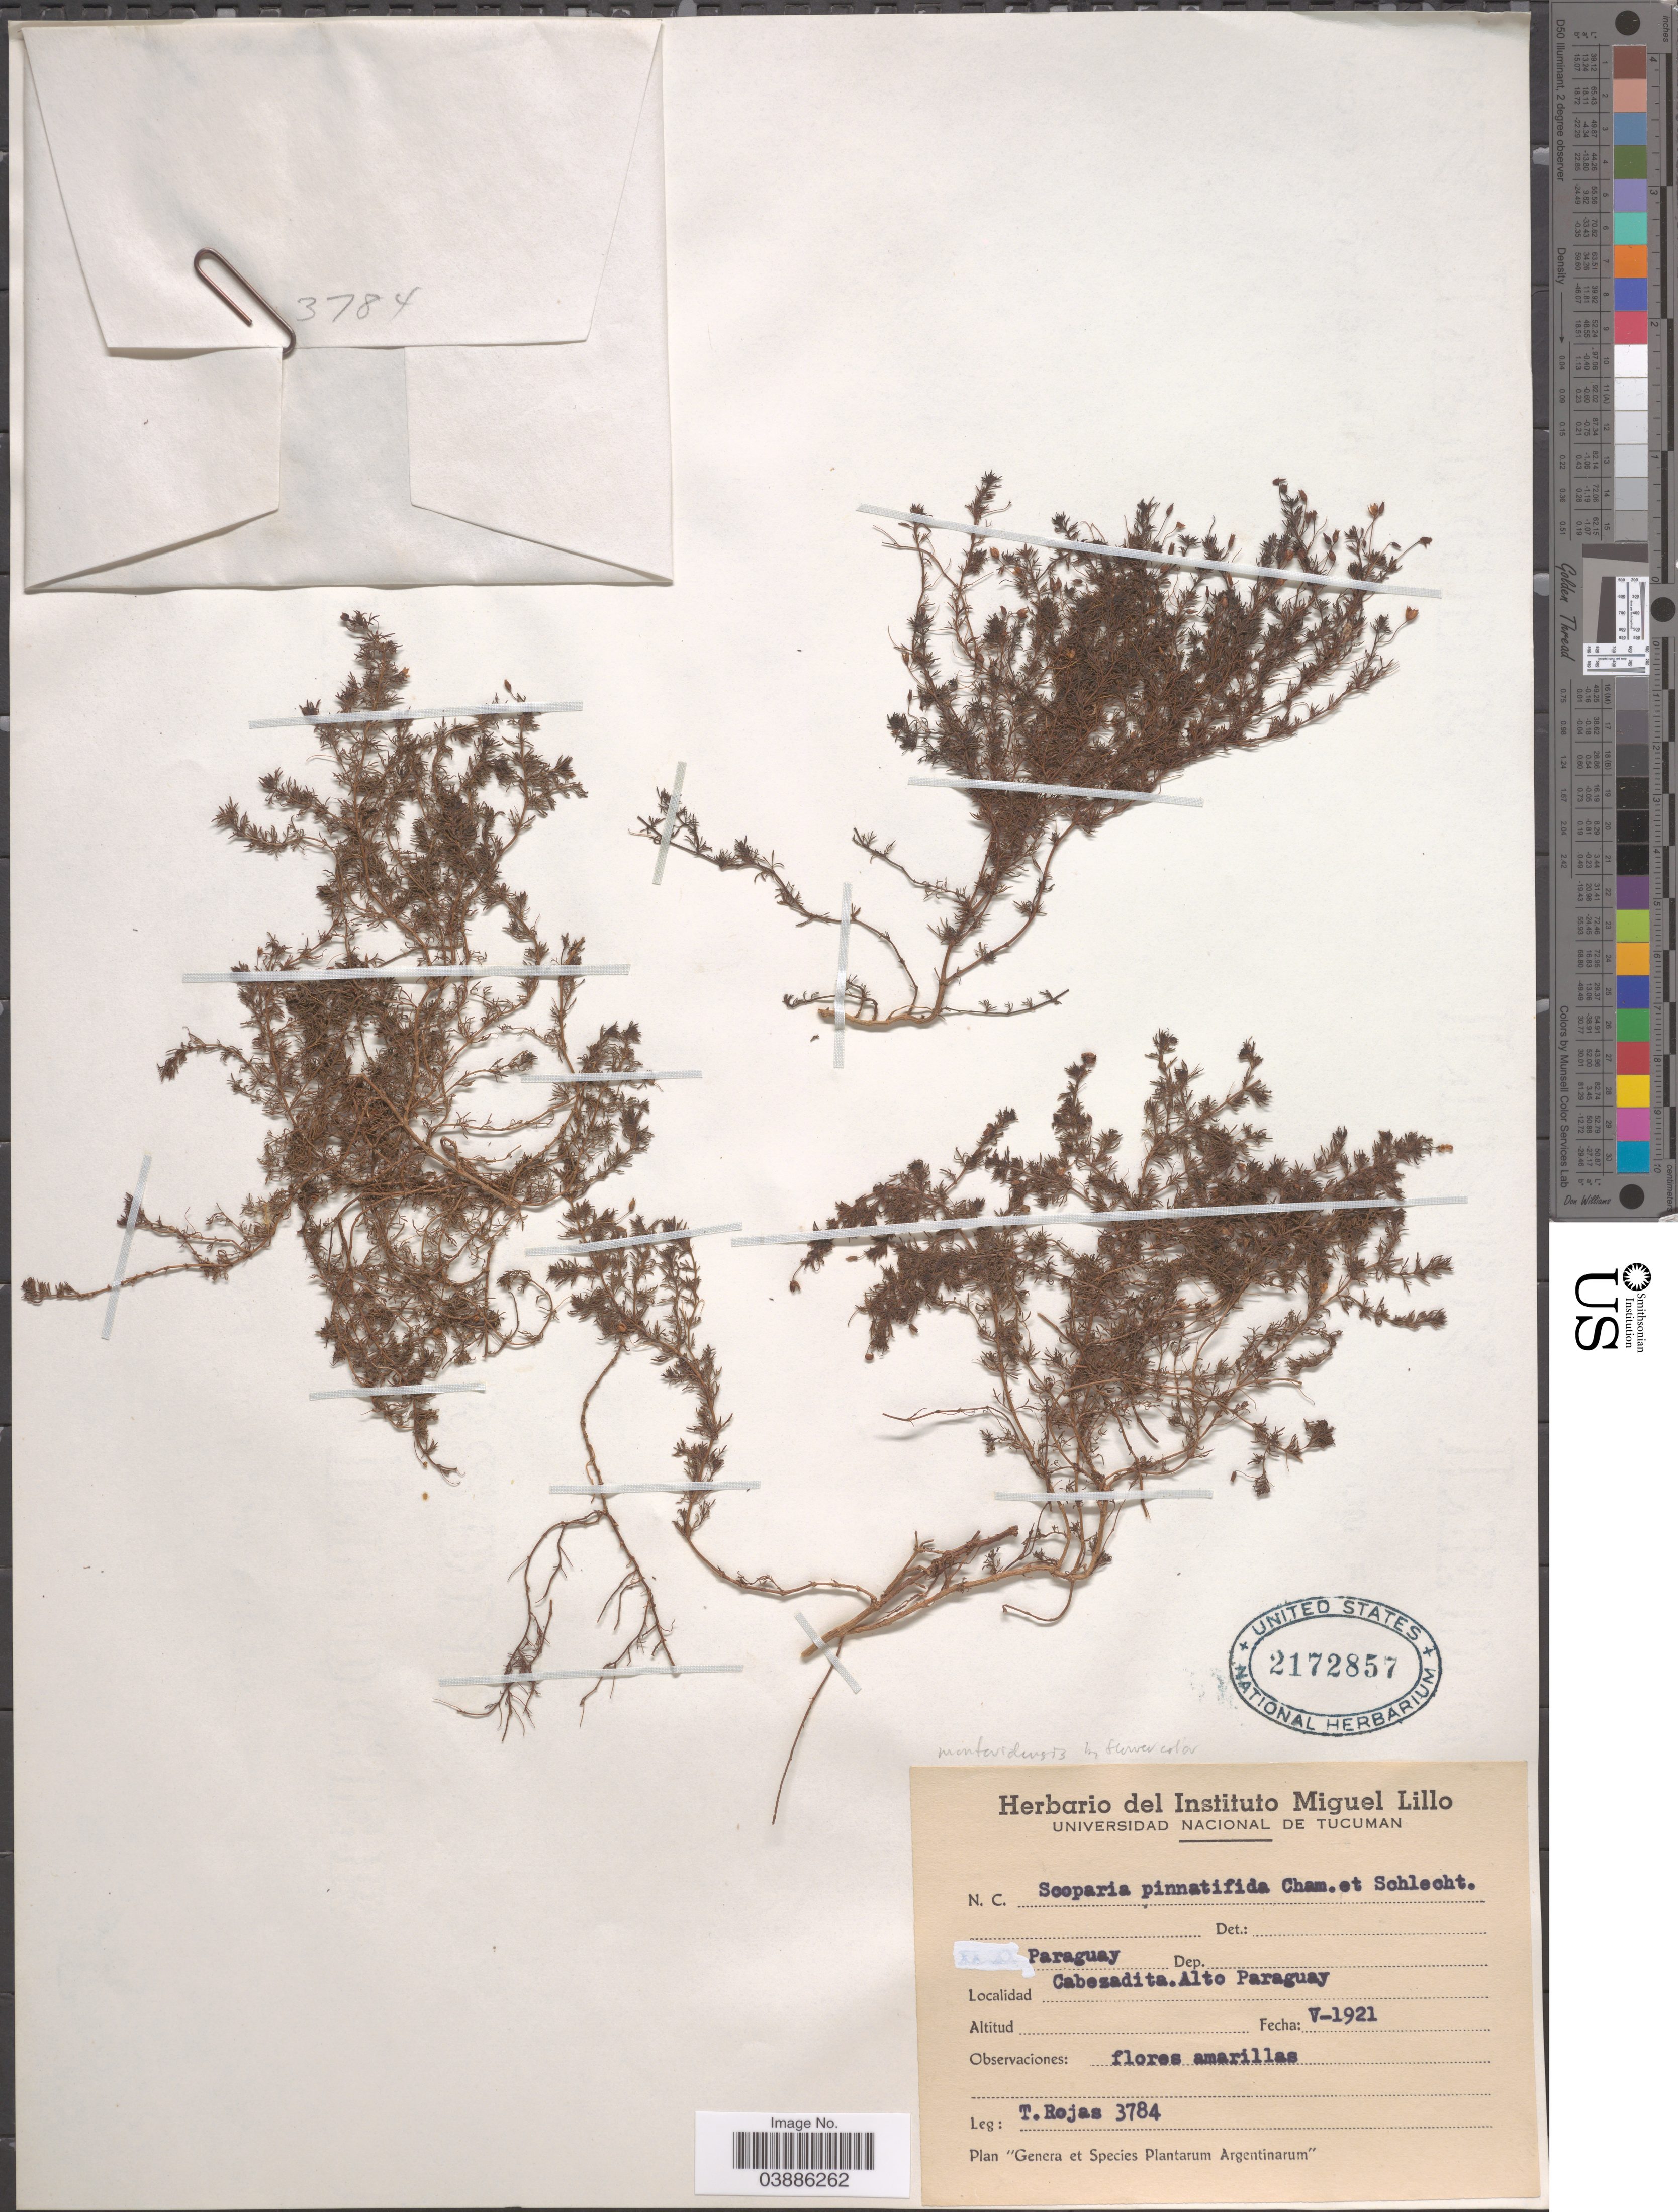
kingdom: Plantae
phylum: Tracheophyta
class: Magnoliopsida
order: Lamiales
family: Plantaginaceae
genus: Scoparia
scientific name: Scoparia montevidensis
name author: (Spreng.) R.E. Fr.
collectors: T. Rojas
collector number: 3784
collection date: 1921-05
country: Paraguay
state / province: Alto Paraguay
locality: Cabezadita.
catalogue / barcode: US 2172857